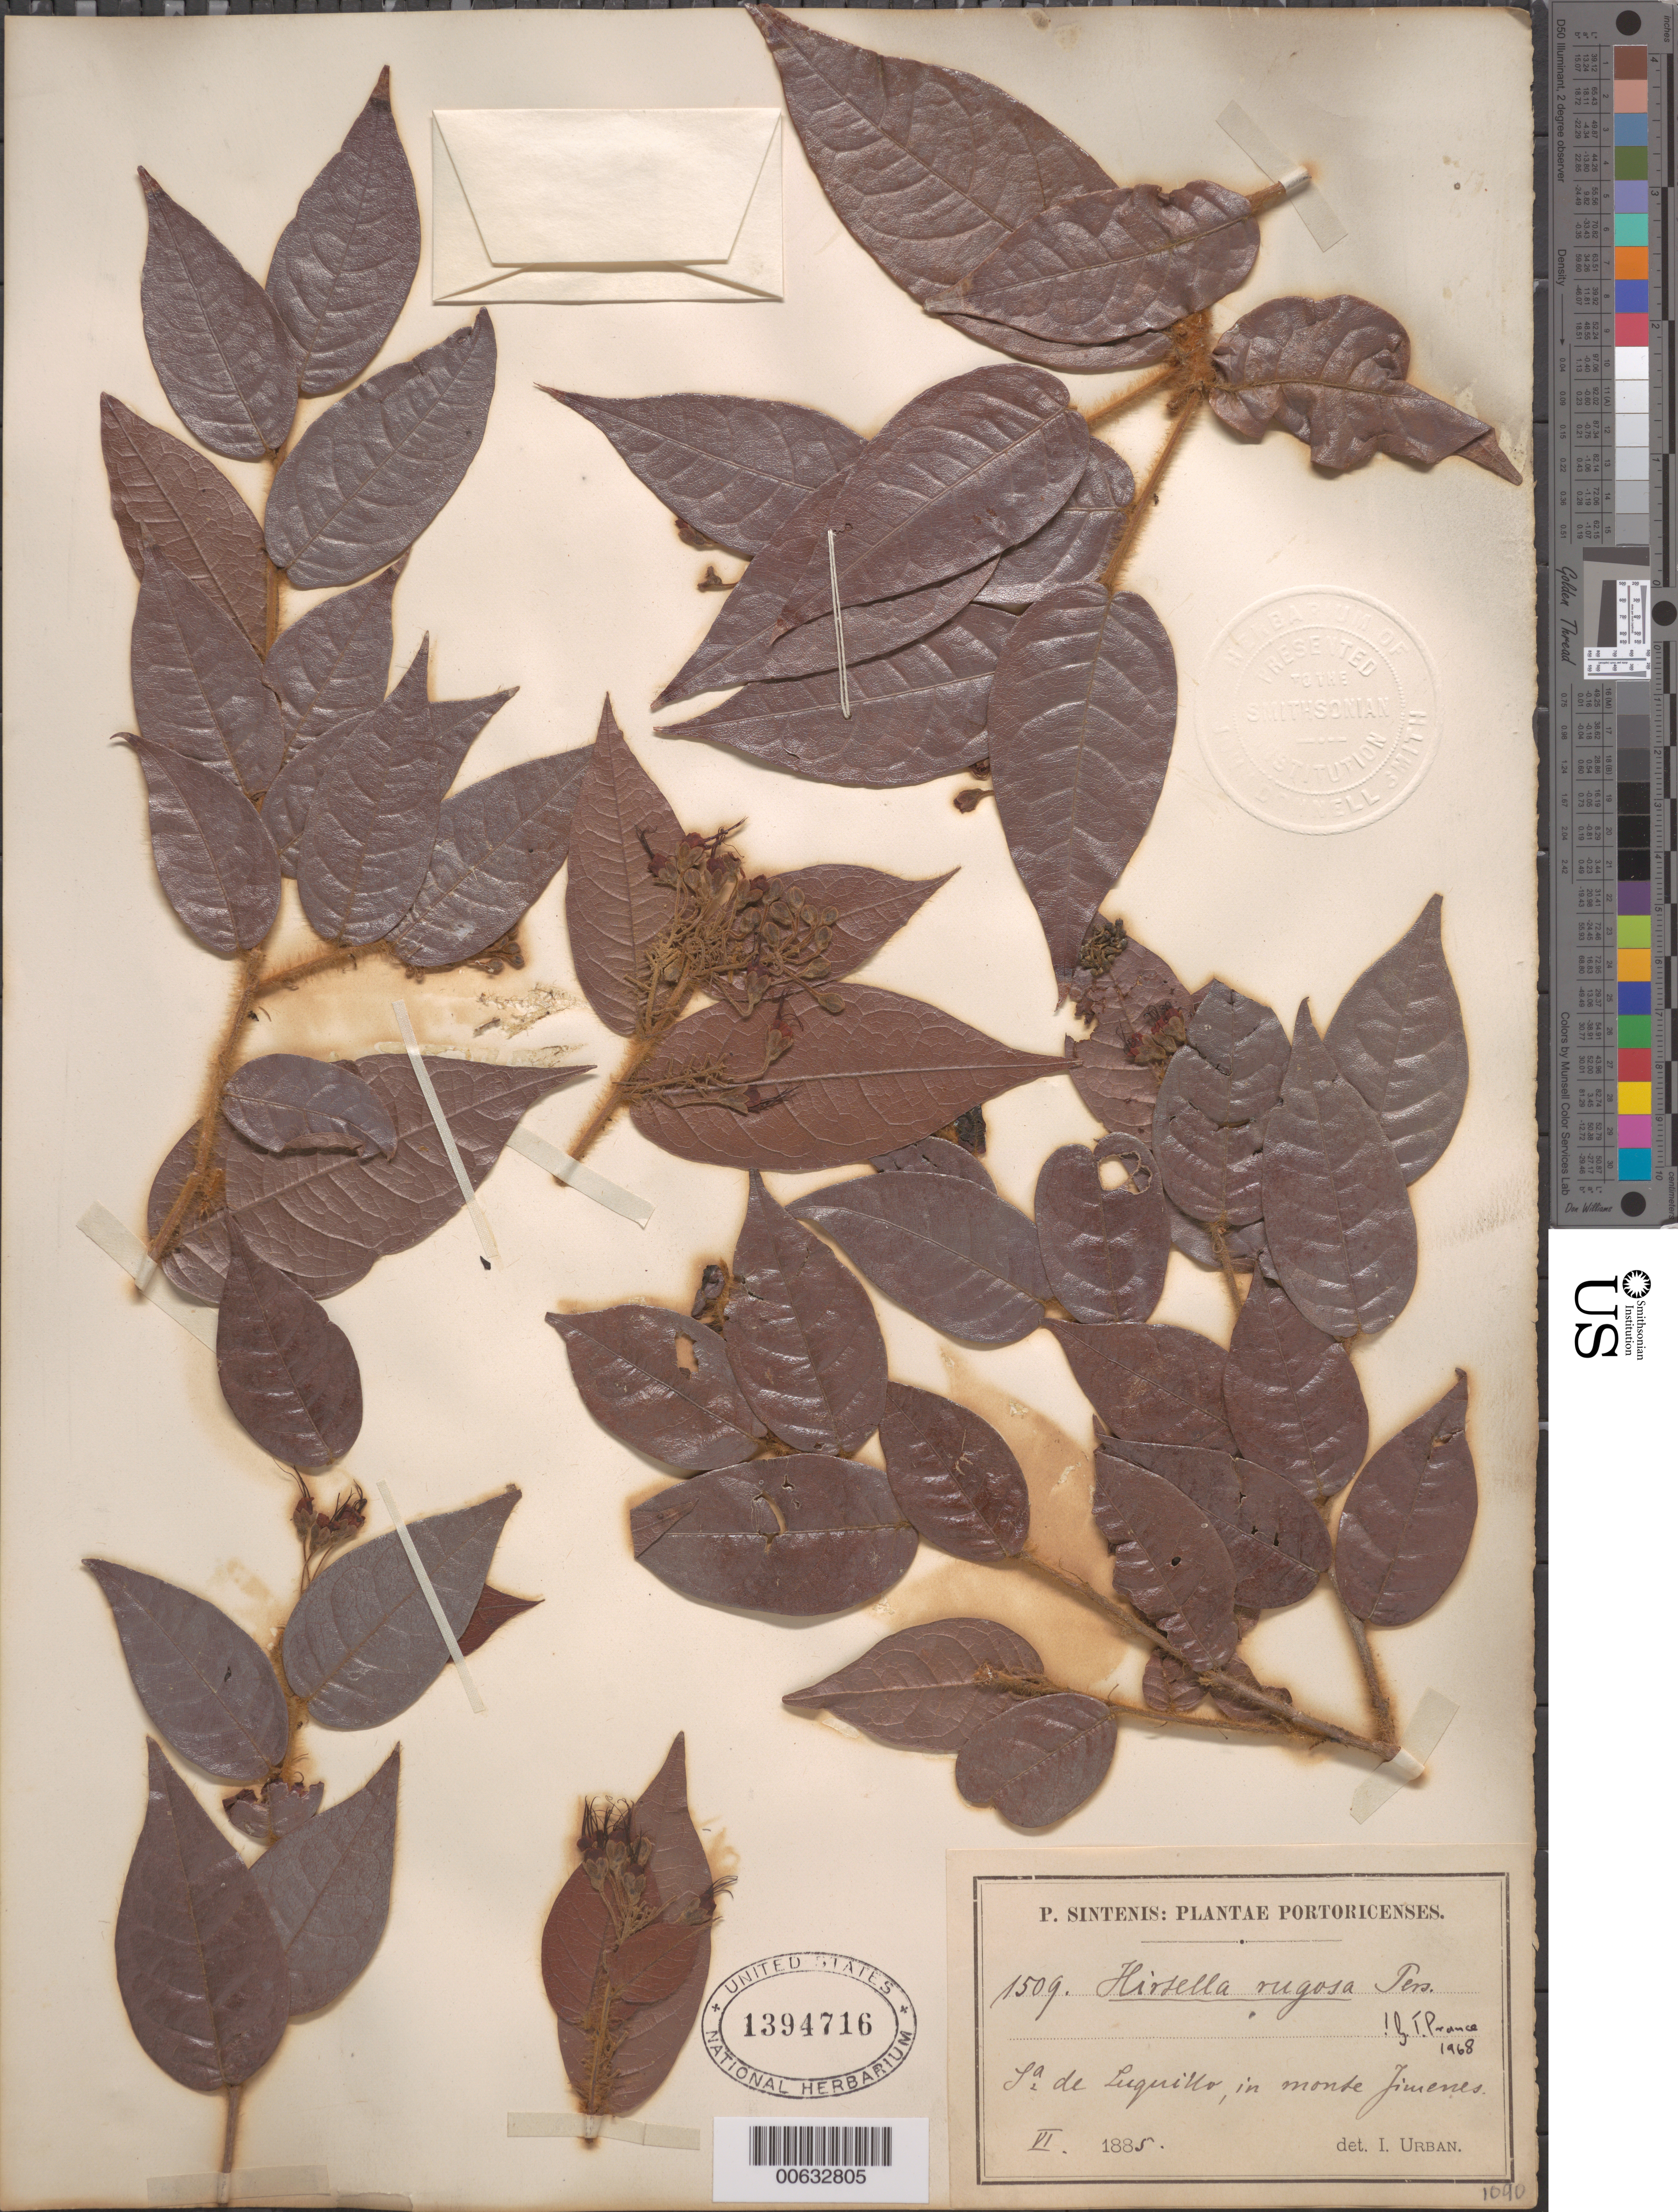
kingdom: Plantae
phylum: Tracheophyta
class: Magnoliopsida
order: Malpighiales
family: Chrysobalanaceae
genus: Hirtella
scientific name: Hirtella rugosa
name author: Thuill. ex Pers.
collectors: P. Sintenis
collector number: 1509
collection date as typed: Jun 1885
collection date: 1885-06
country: Puerto Rico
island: Greater Antilles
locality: Sierra de Luquillo, in monte Jimenes.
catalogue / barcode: US 1394716